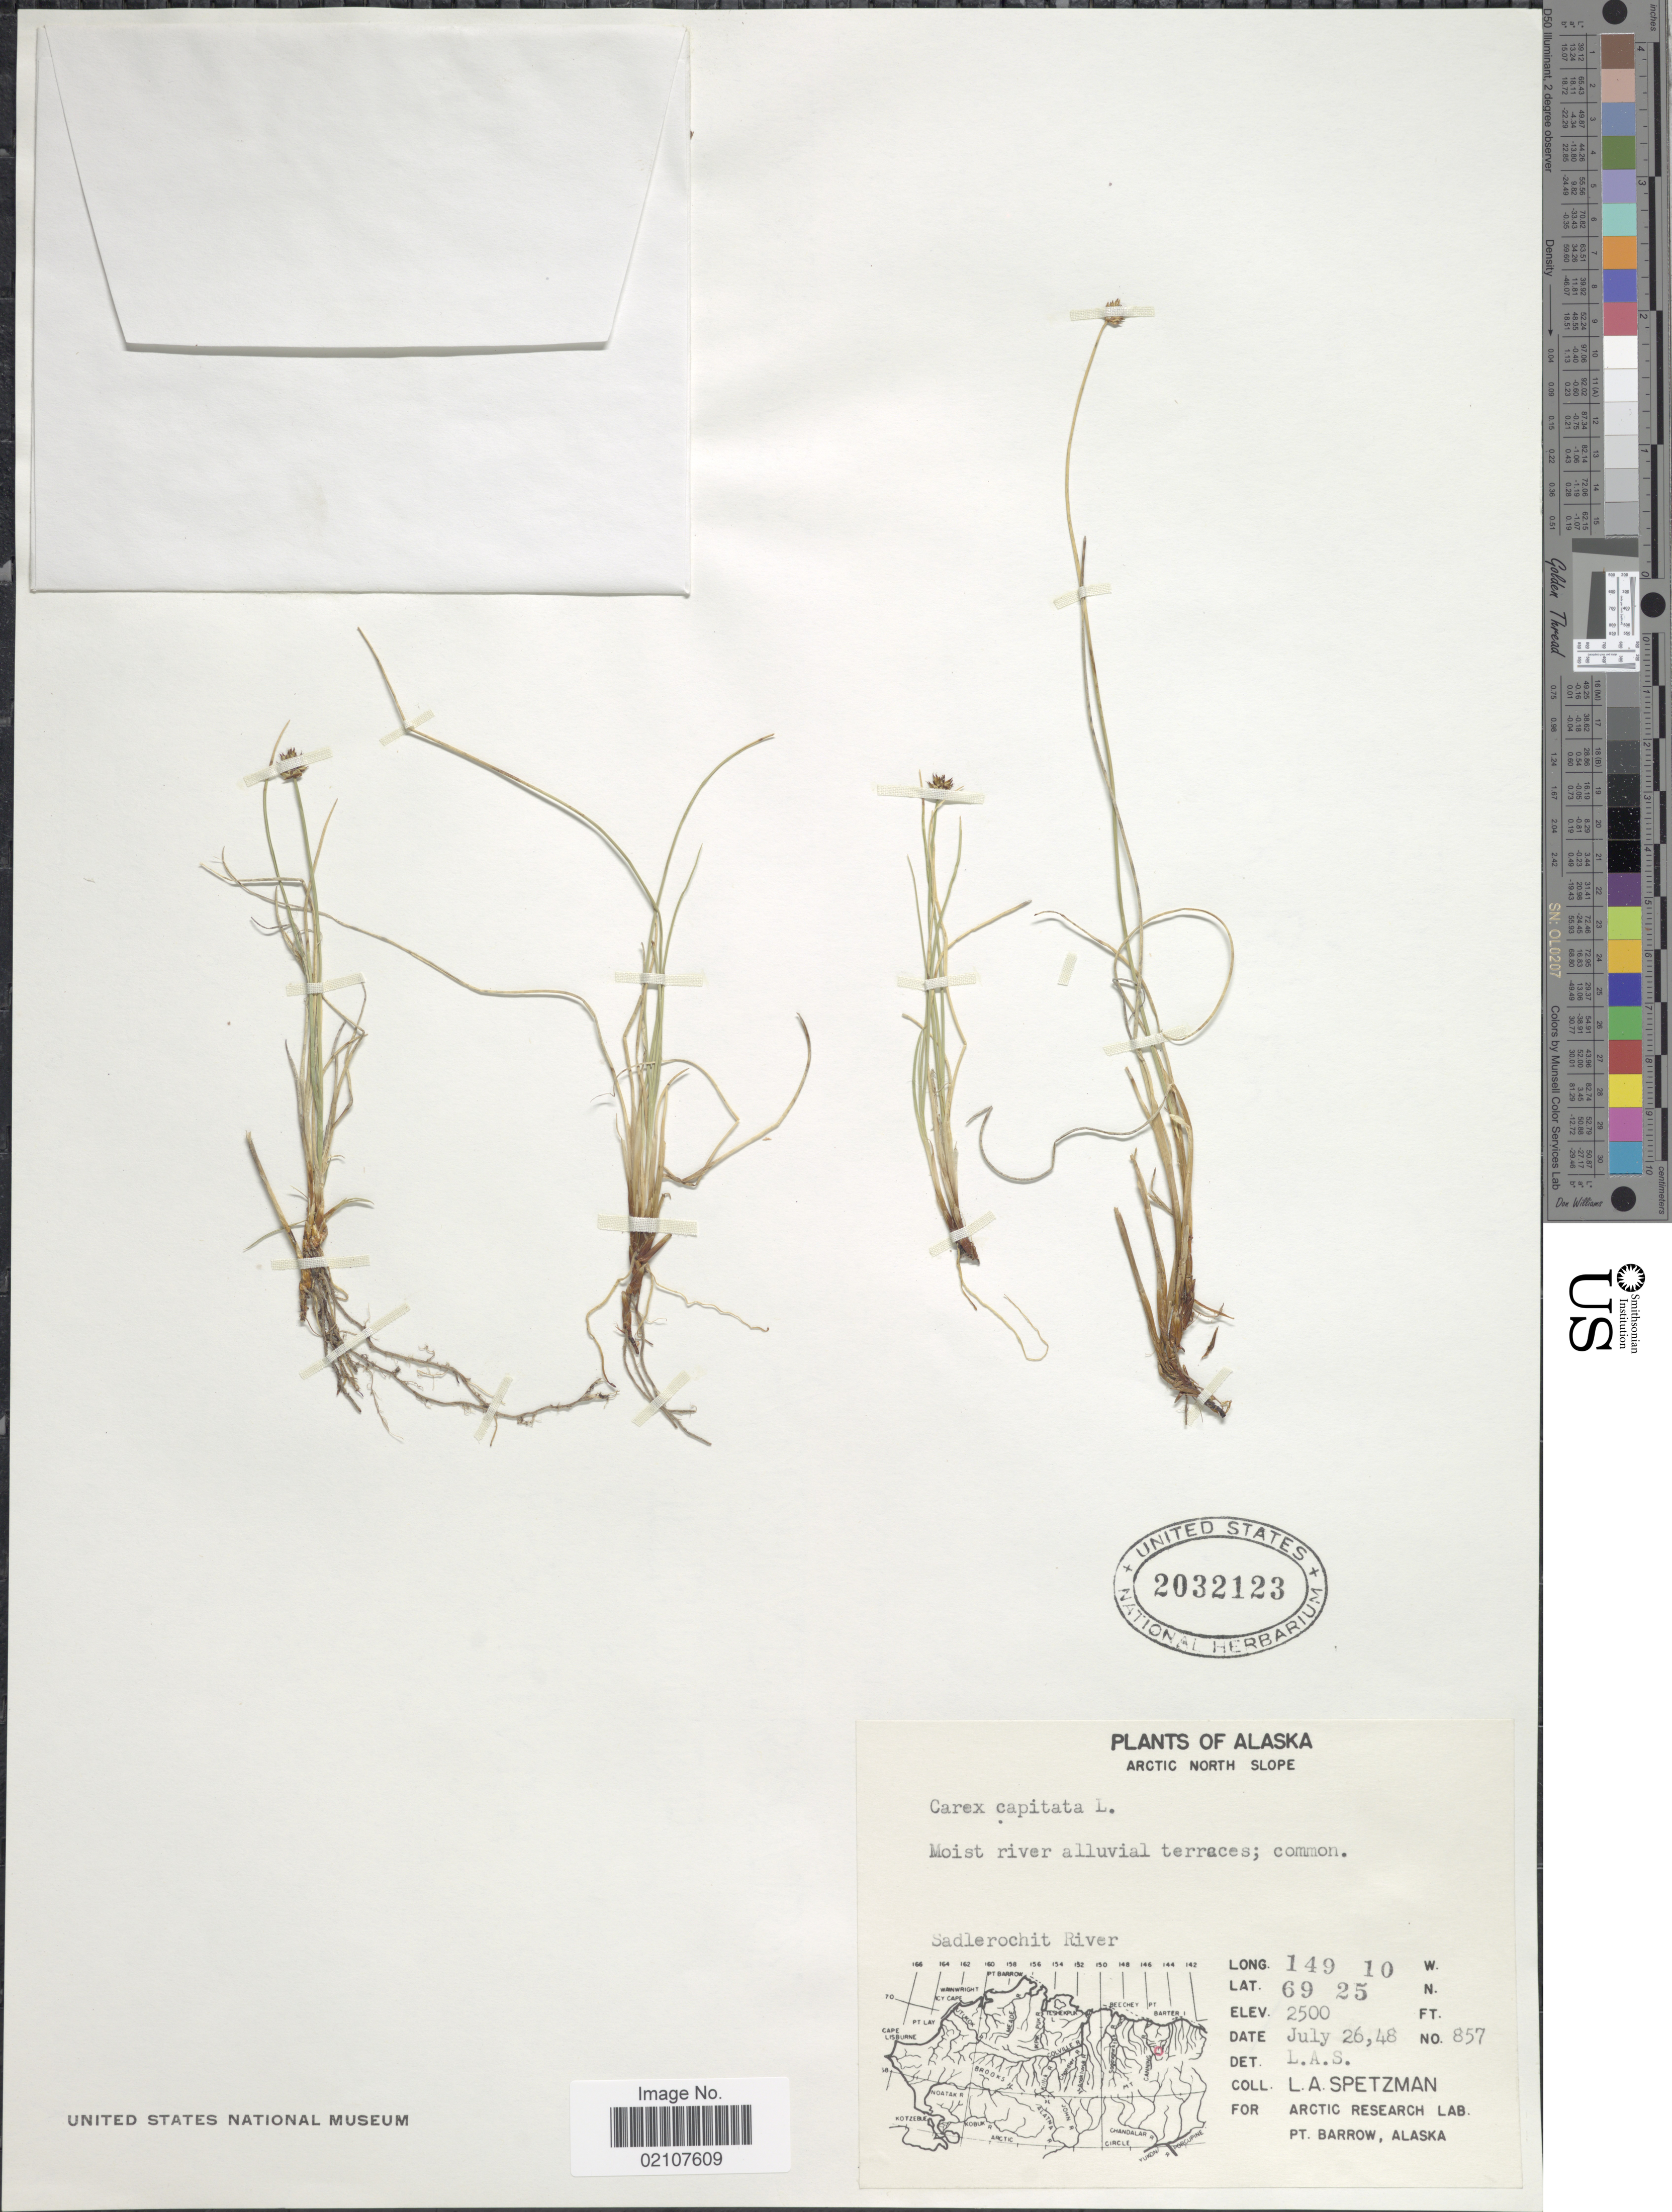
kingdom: Plantae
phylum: Tracheophyta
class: Liliopsida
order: Poales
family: Cyperaceae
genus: Carex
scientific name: Carex capitata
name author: L.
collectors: L. Spetzman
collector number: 857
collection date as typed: Transcribed d/m/y: 26/7/48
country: United States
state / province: Alaska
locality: Alaska, Arctic North Slope. Moist river alluvial terraces. Sadlerochit River.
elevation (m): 762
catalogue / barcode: US 2032123